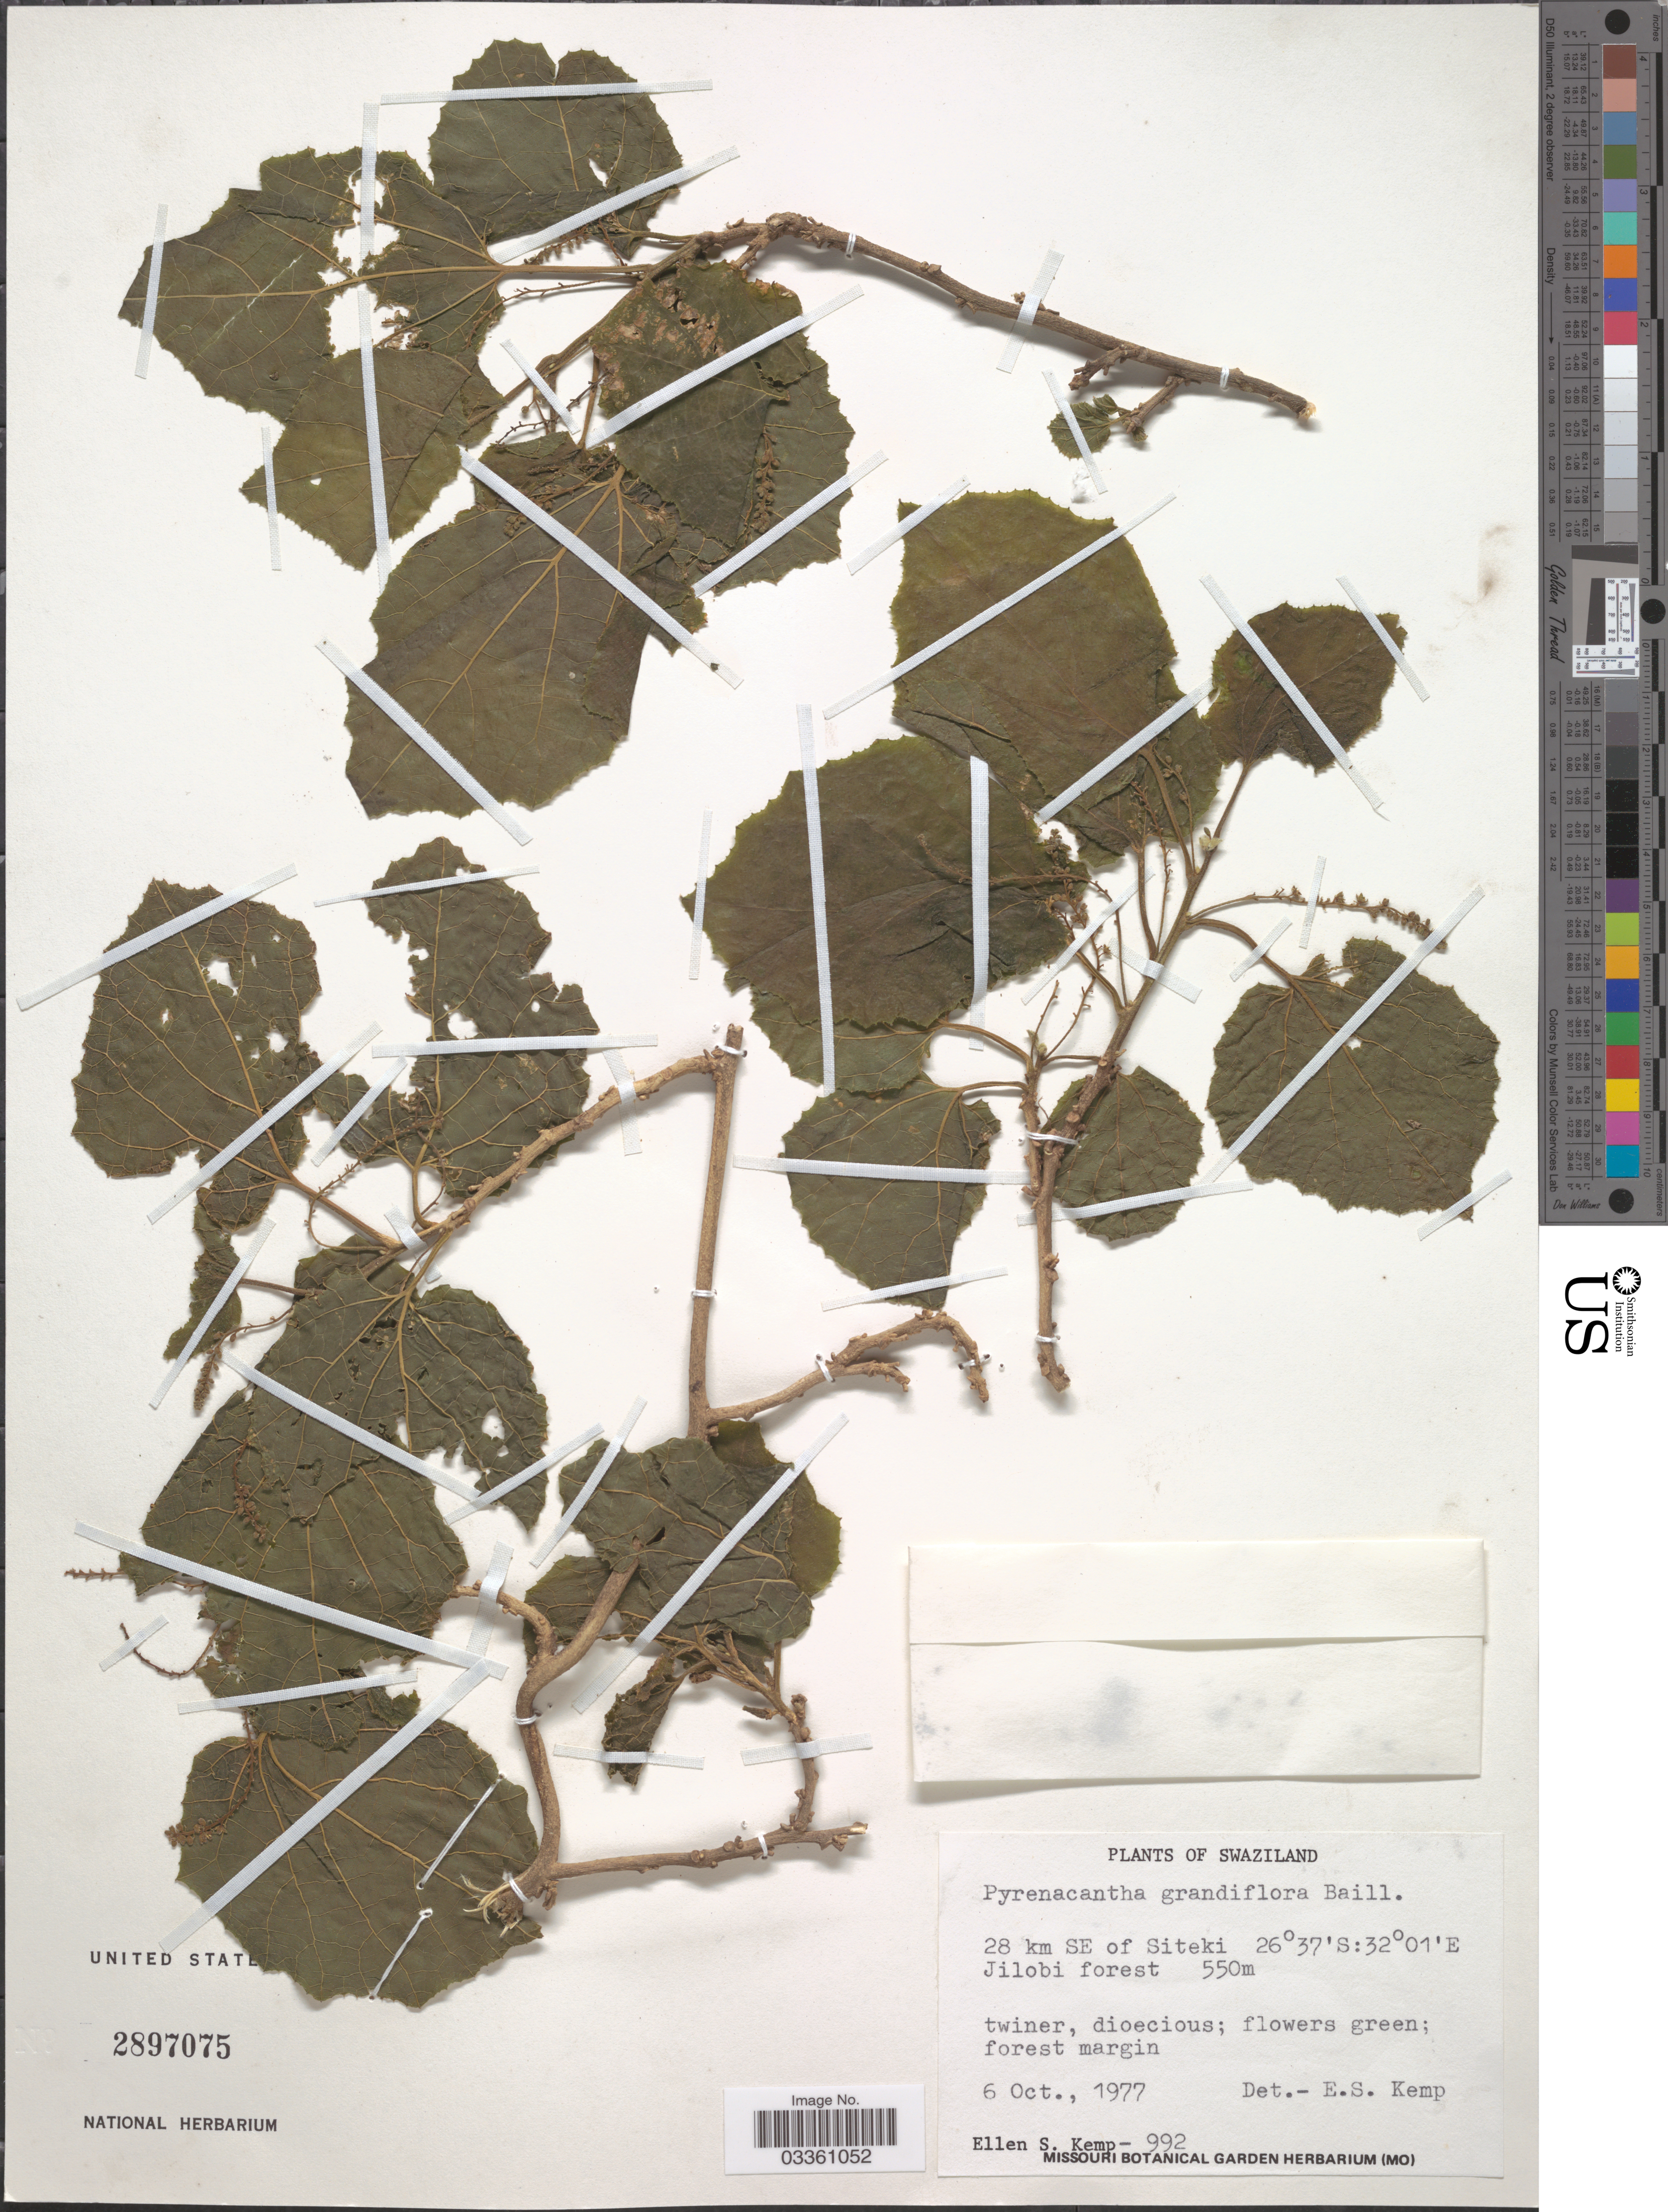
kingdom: Plantae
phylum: Tracheophyta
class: Magnoliopsida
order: Icacinales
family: Icacinaceae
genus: Pyrenacantha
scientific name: Pyrenacantha grandiflora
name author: Baill.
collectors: E. S. Kemp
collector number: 992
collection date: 1977-10-06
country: Eswatini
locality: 28 km SE of Siteki. Jilobi Forest.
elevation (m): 550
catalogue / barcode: US 2897075